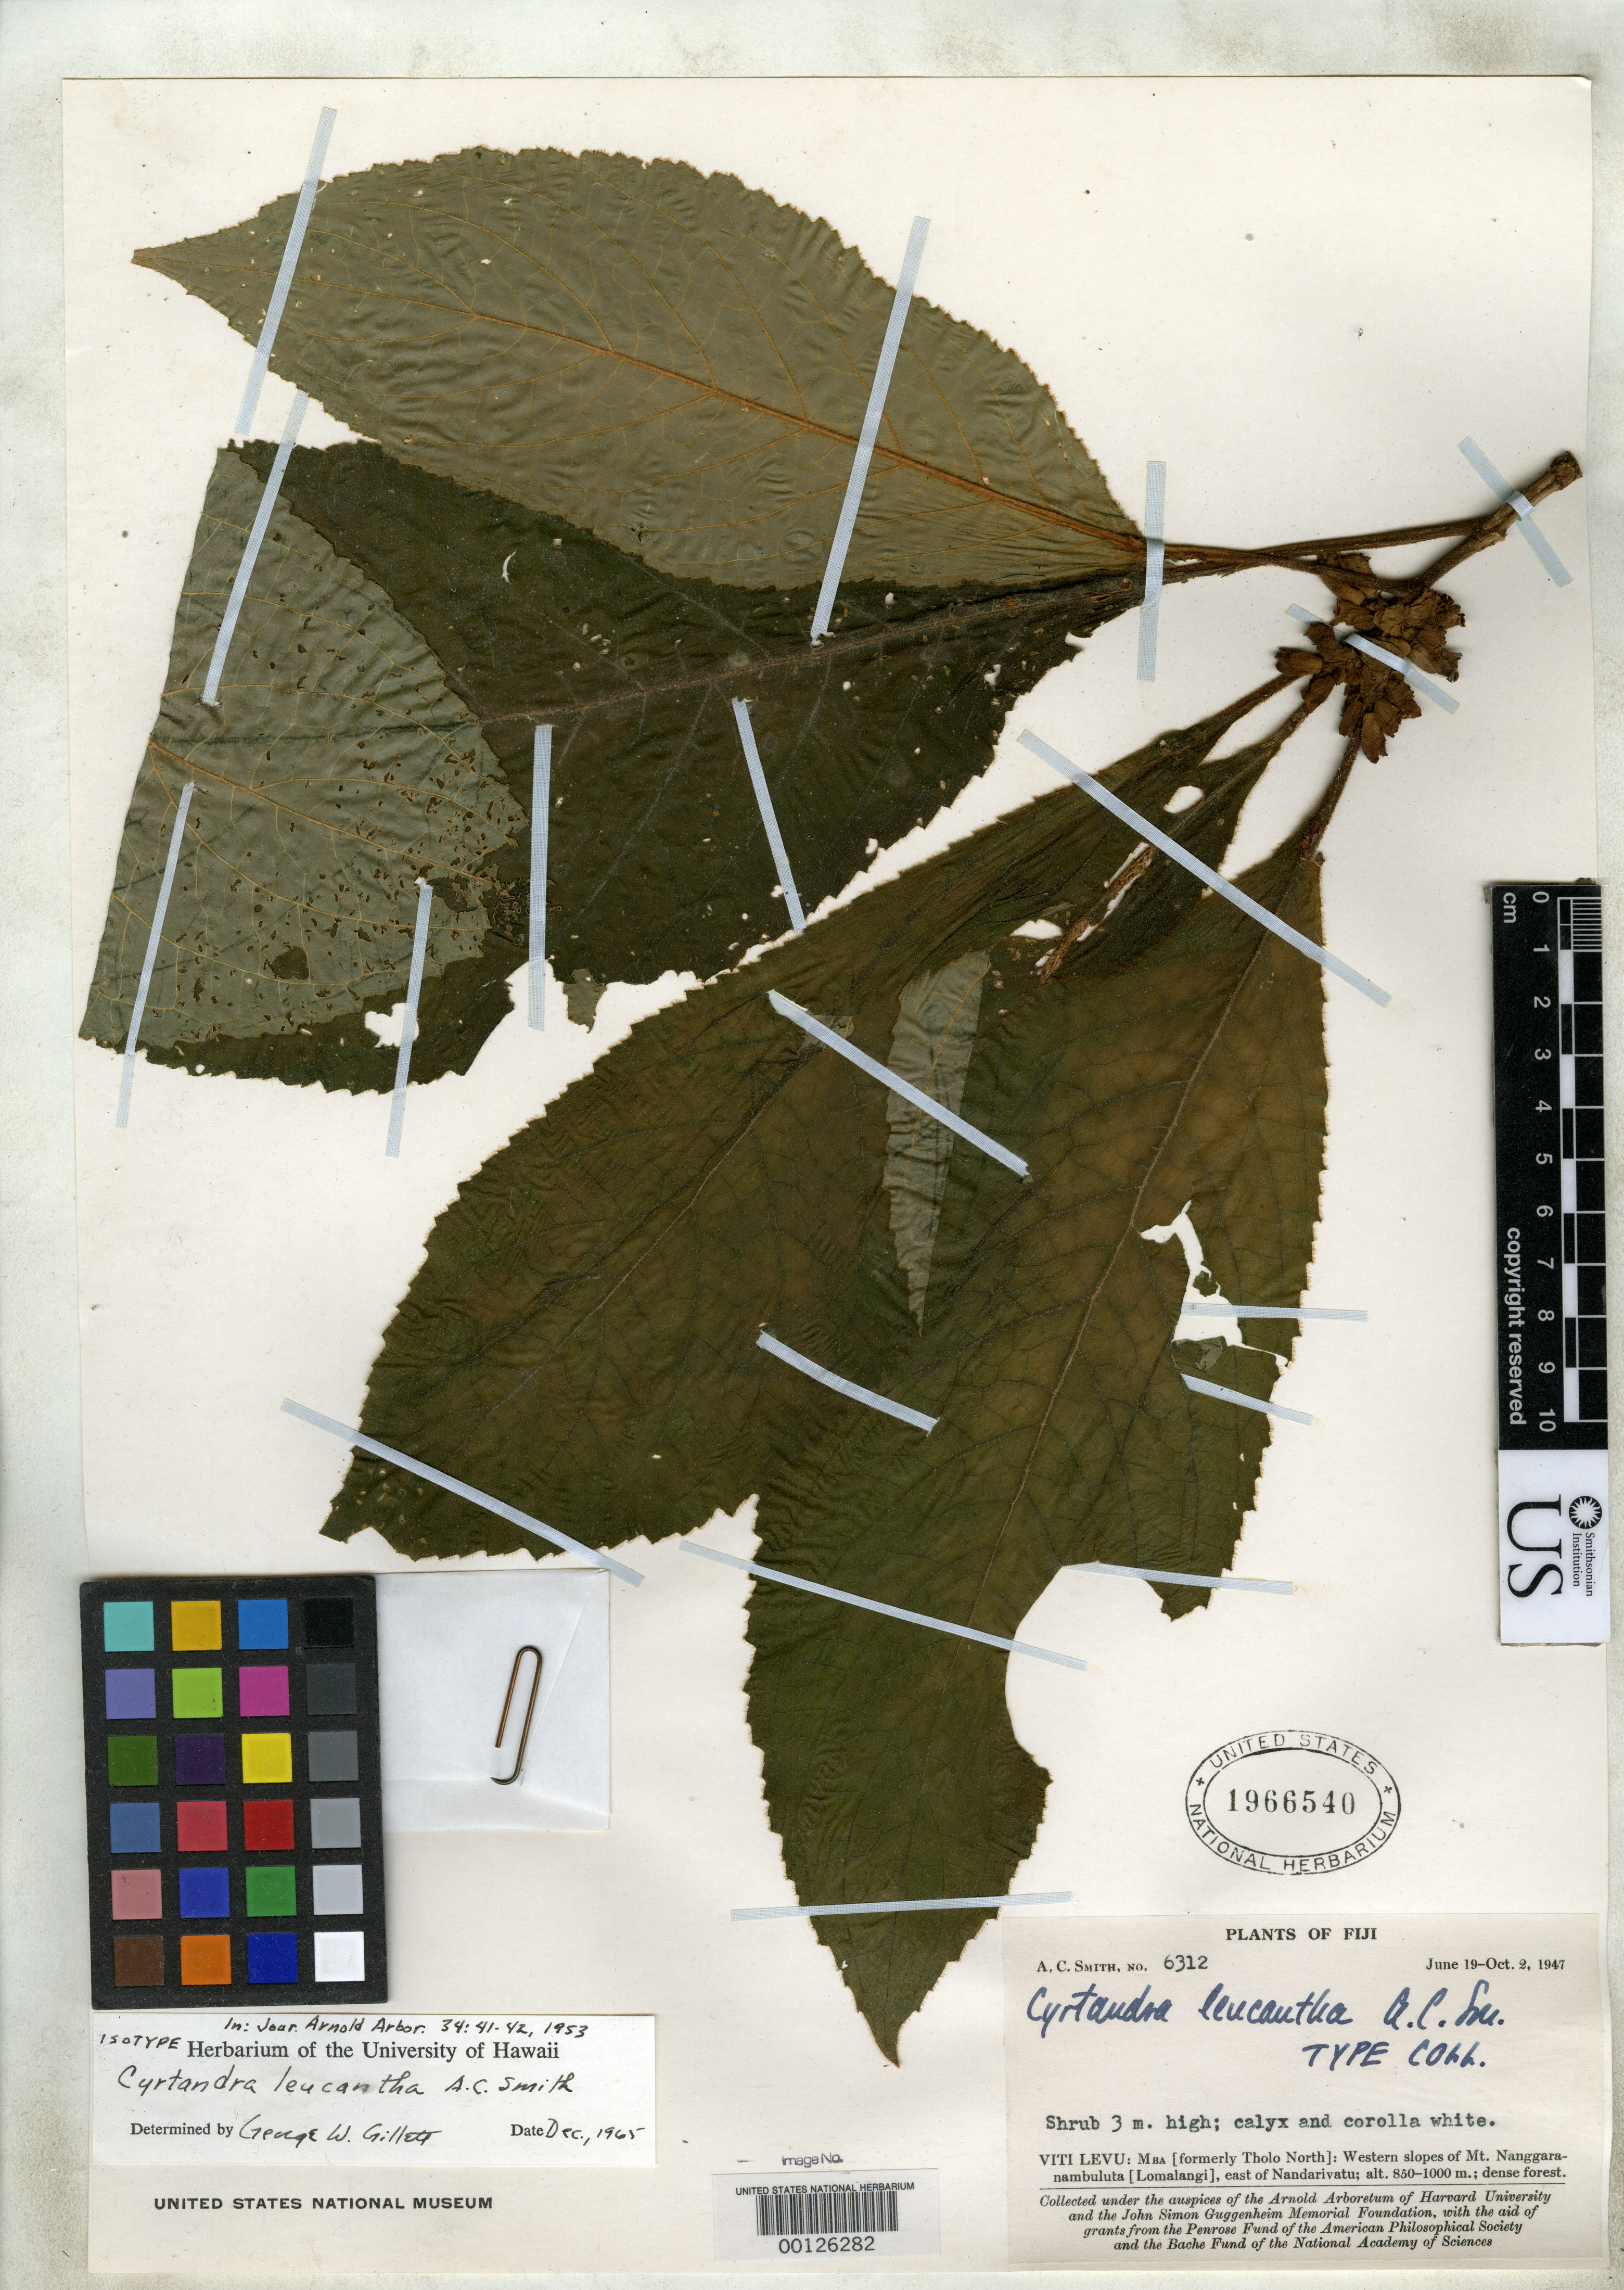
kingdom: Plantae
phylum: Tracheophyta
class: Magnoliopsida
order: Lamiales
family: Gesneriaceae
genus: Cyrtandra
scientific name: Cyrtandra leucantha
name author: A.C. Sm.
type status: Isotype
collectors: A. C. Smith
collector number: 6312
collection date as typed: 02 Oct 1947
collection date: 1947-10-02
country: Fiji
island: Viti Levu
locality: Mba, W slopes of Nanggaranbuluta (Lomalangi), E of Nandarivatu. [Viti Levu Group]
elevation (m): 250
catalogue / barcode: US 1966540